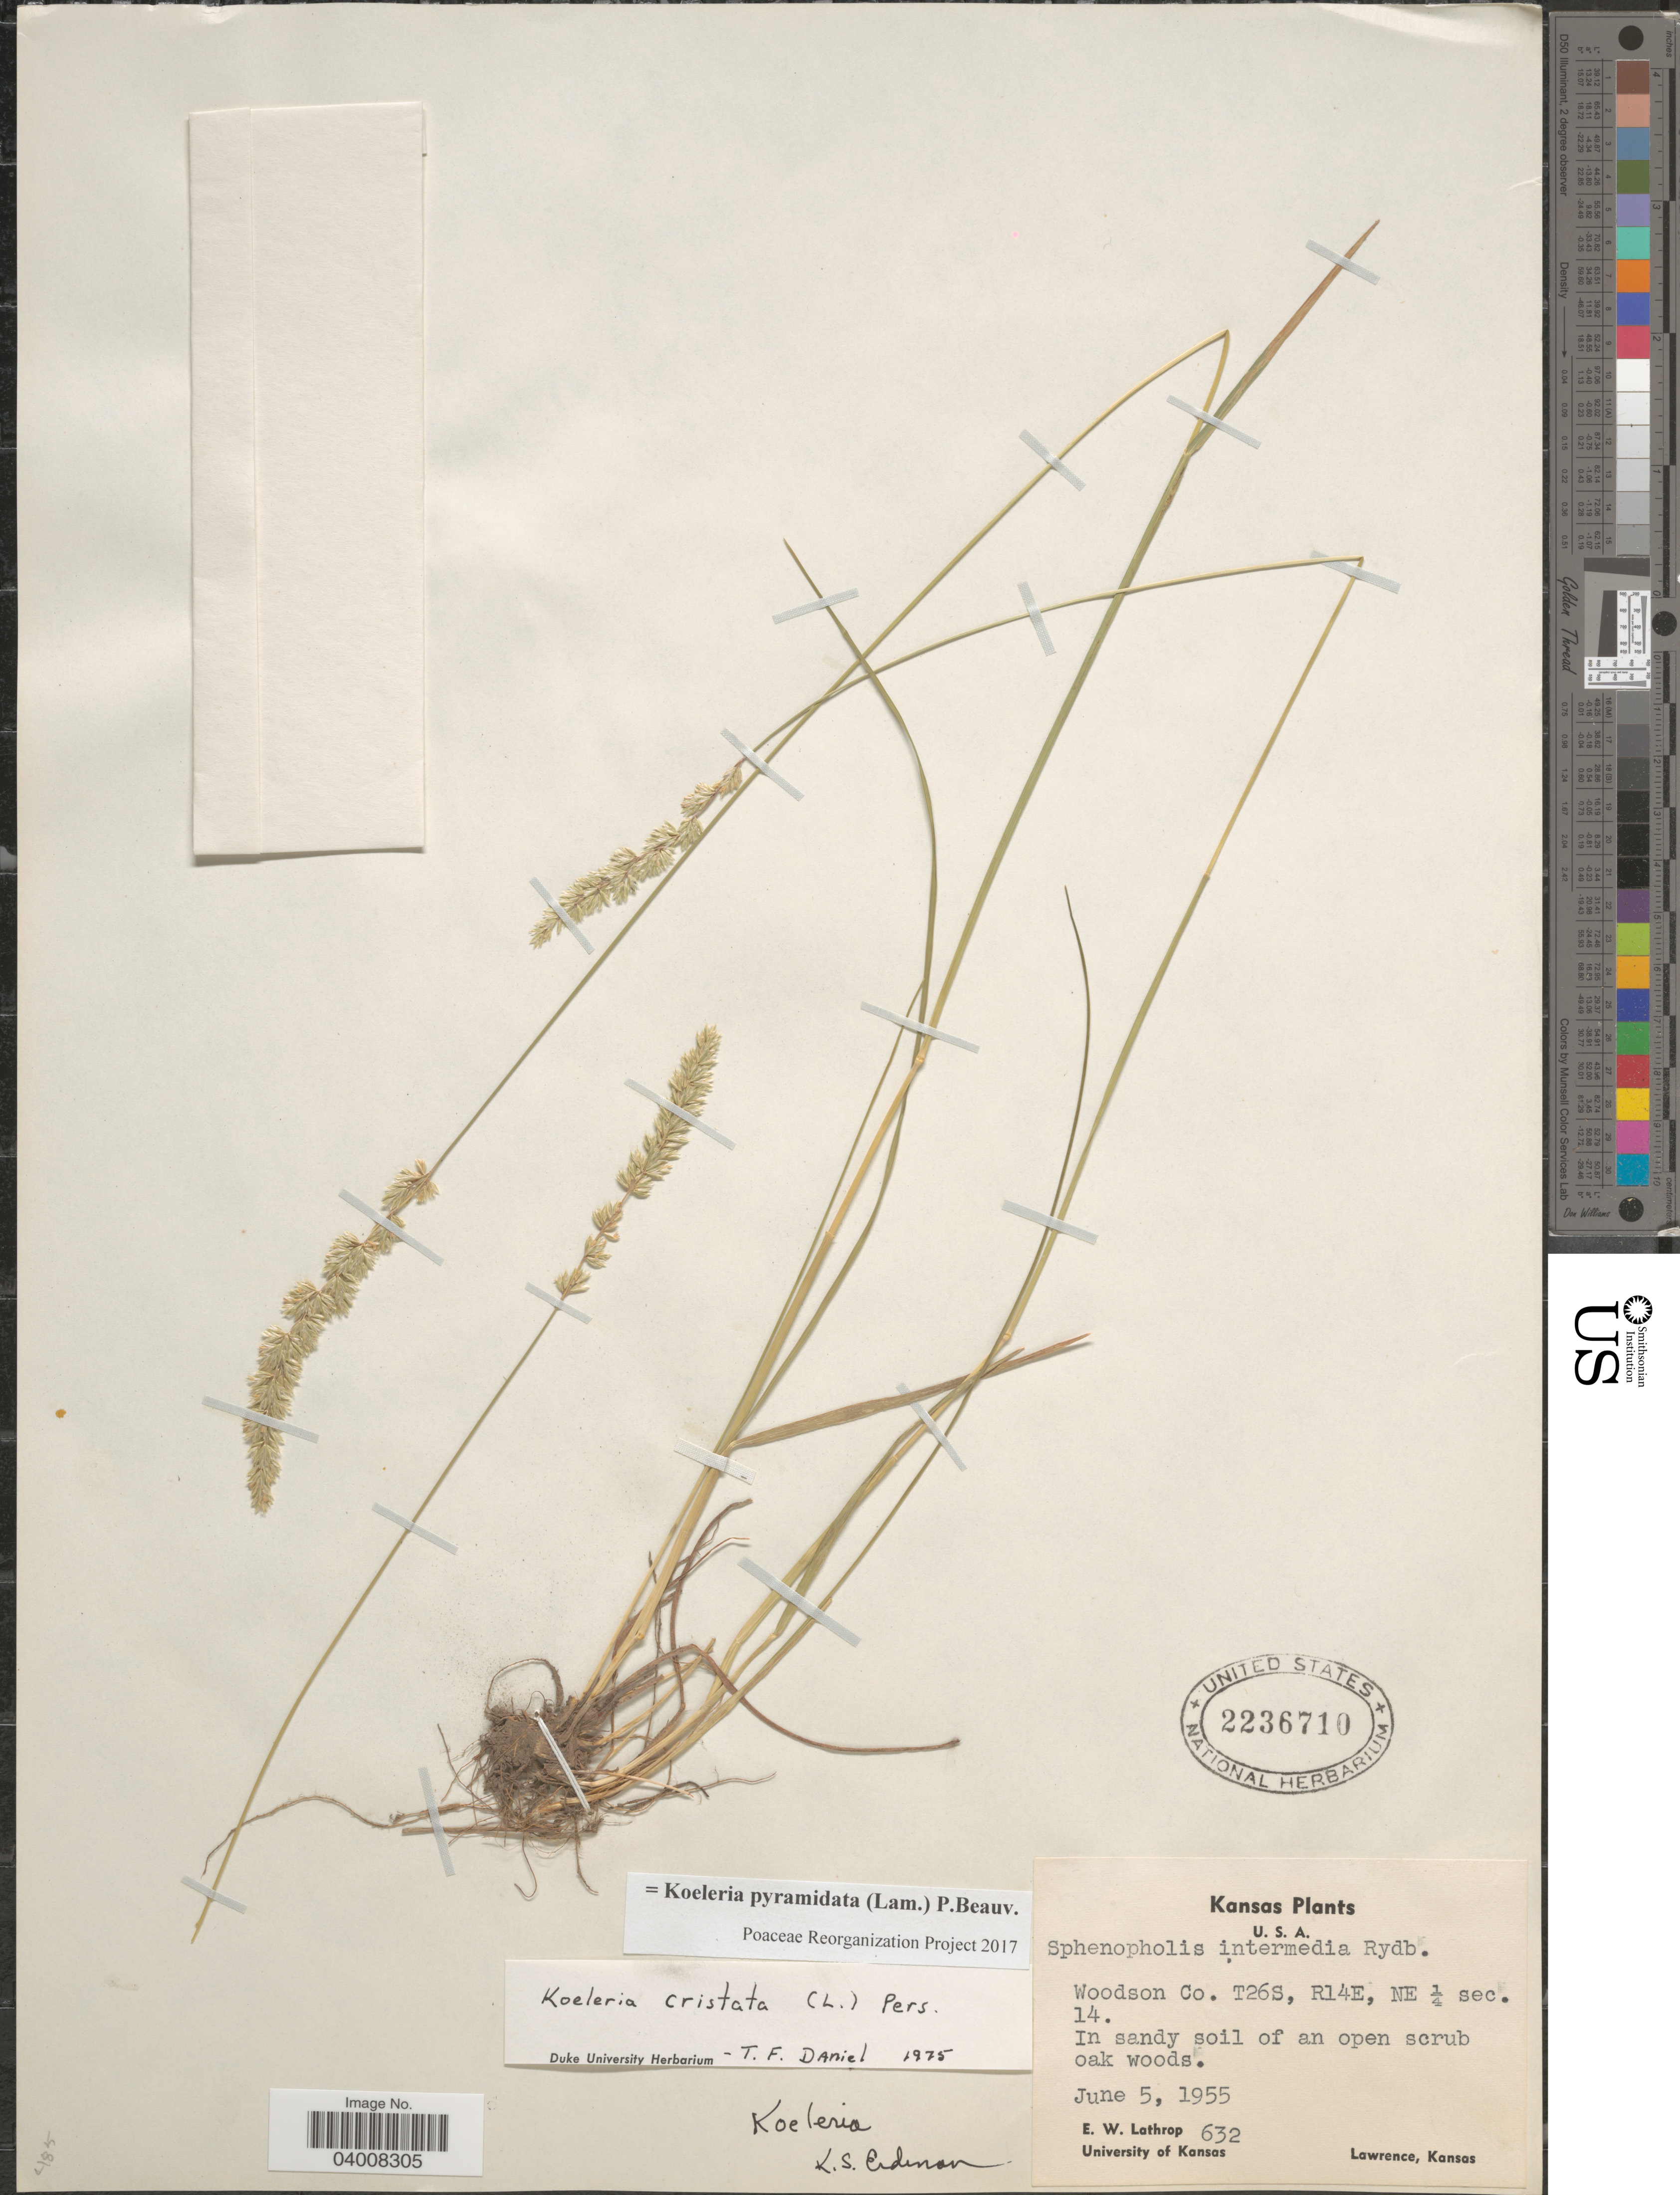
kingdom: Plantae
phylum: Tracheophyta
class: Liliopsida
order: Poales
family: Poaceae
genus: Koeleria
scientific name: Koeleria pyramidata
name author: (Lam.) P. Beauv.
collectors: E. W. Lathrop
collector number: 632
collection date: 1955-06-05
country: United States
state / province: Kansas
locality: Woodson Co. T26S, R14E, NE ¼ sec. 14.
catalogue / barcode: US 2236710